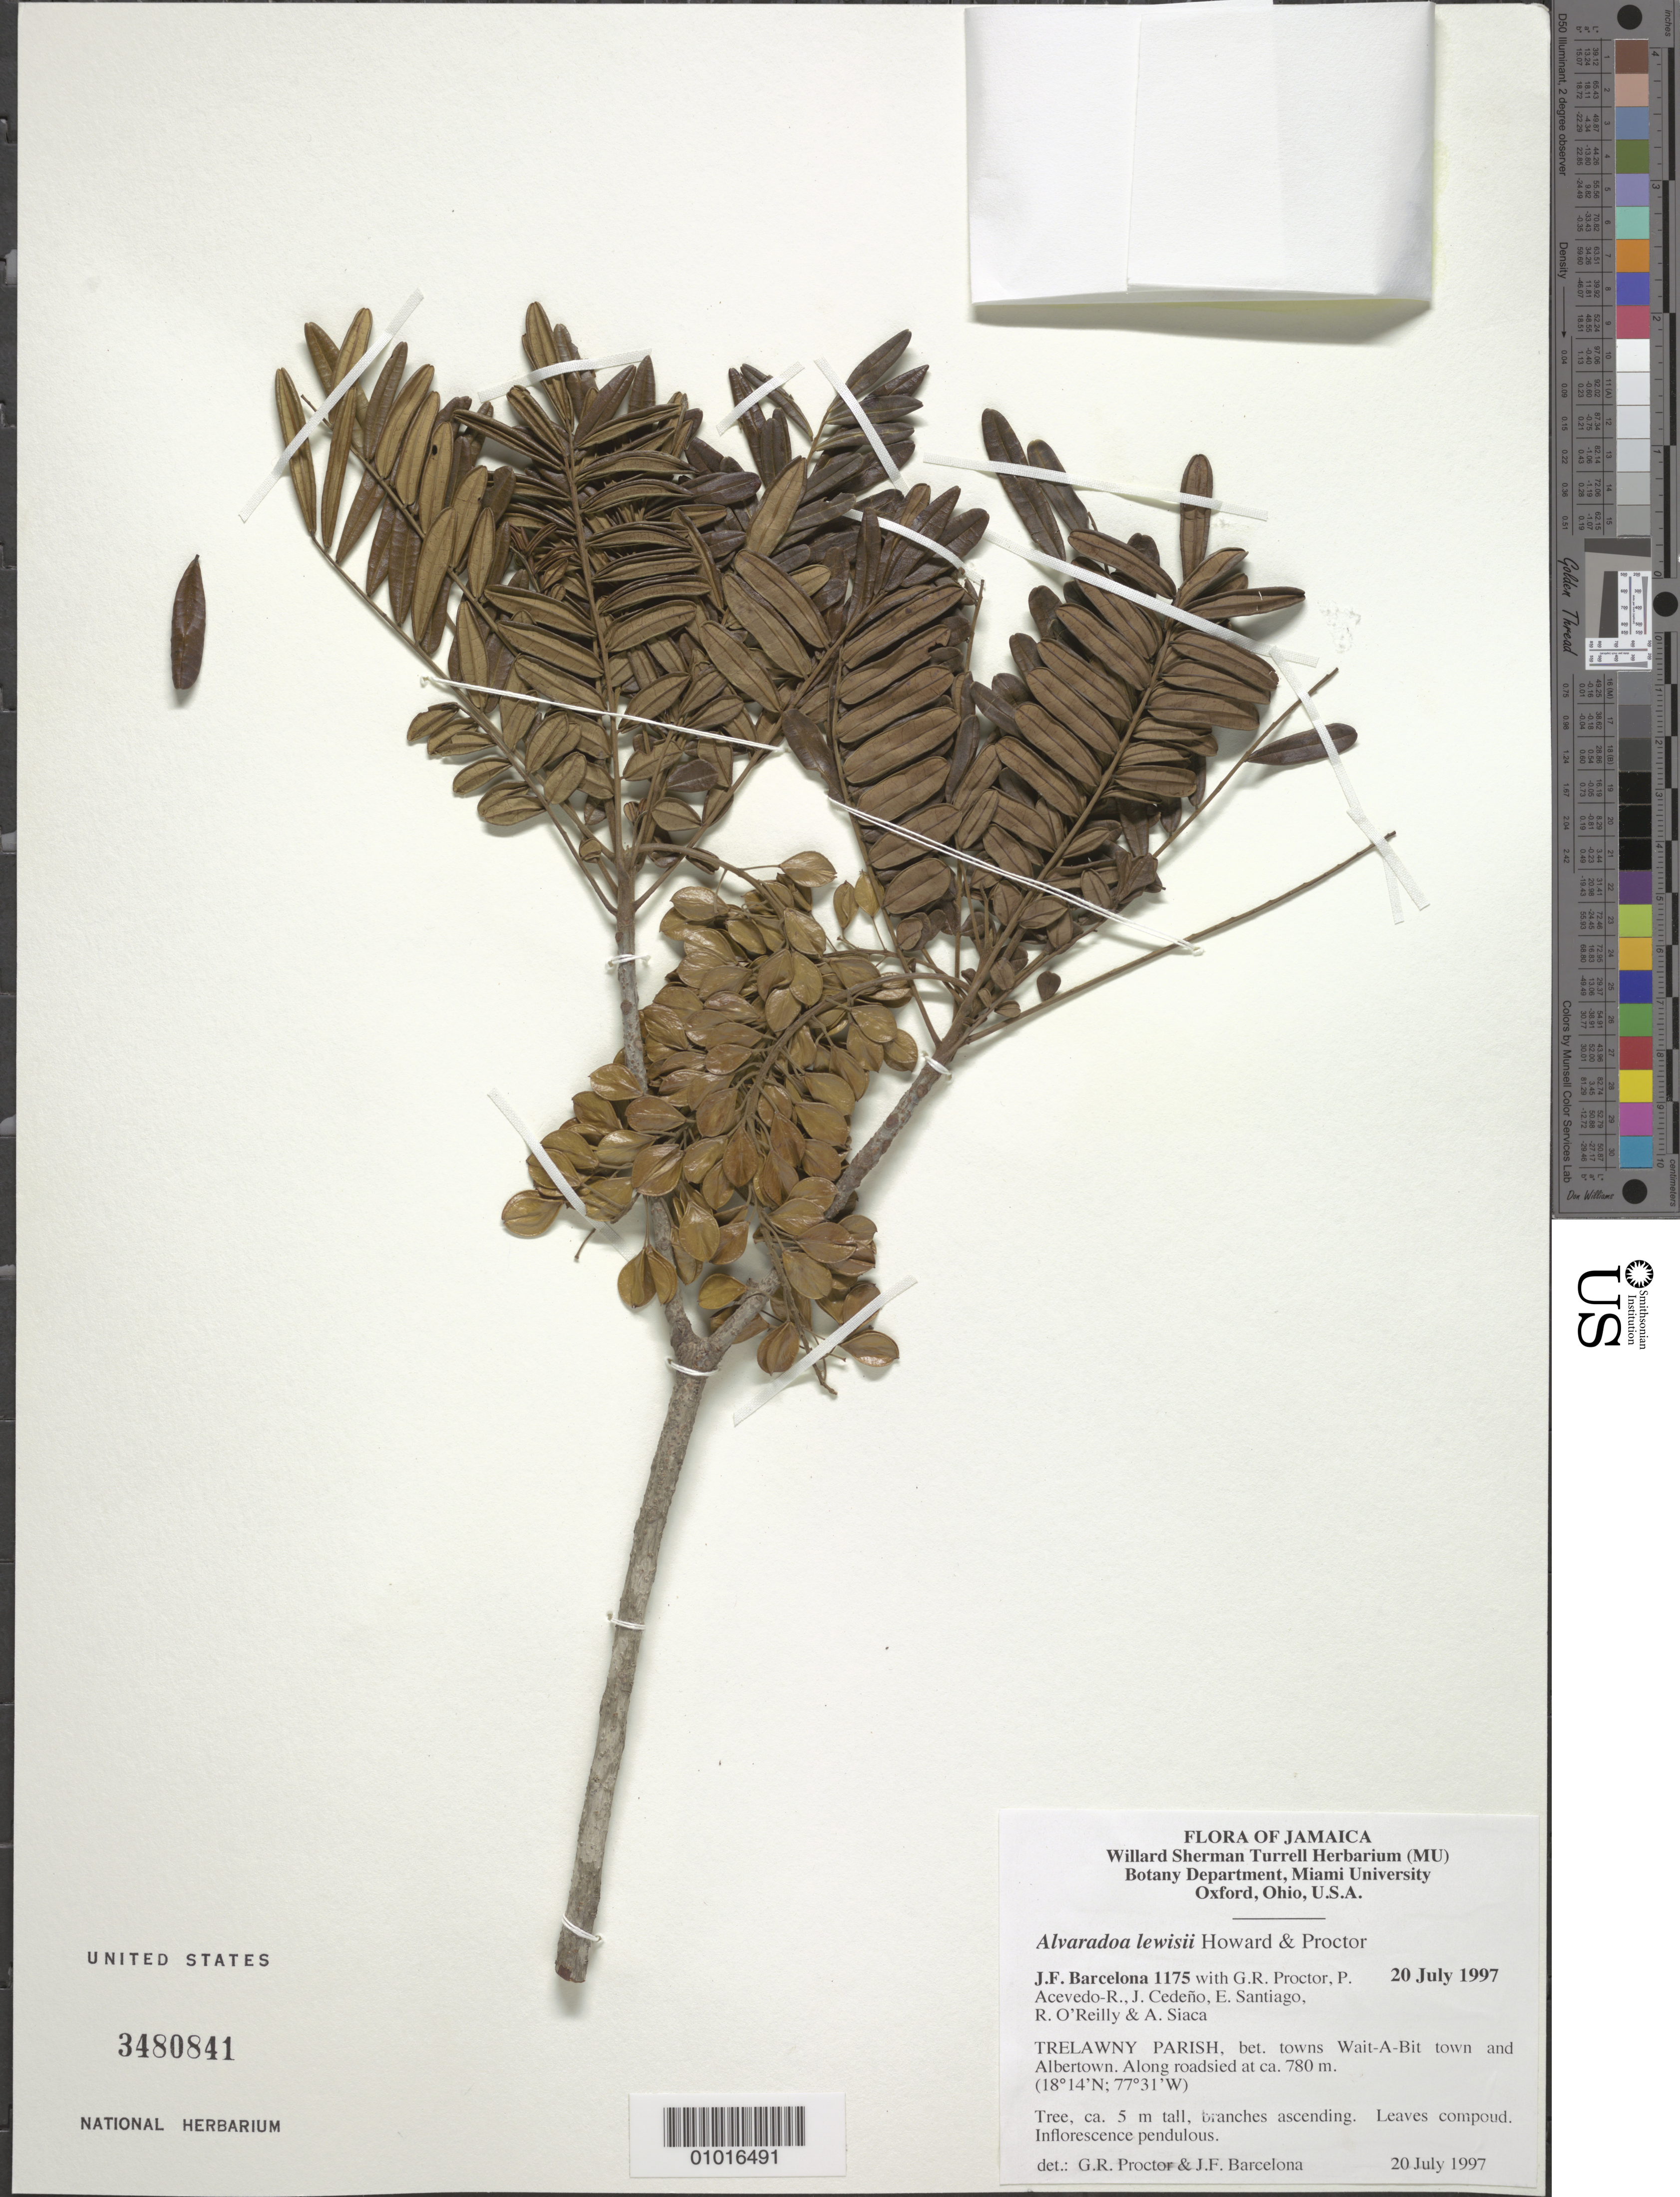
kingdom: Plantae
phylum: Tracheophyta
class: Magnoliopsida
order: Picramniales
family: Picramniaceae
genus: Alvaradoa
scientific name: Alvaradoa lewisii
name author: R.A. Howard & Proctor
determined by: Proctor, G. R.; Barcelona, J. F.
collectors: J. F. Barcelona, G. R. Proctor, P. Acevedo-Rodr., J. Cedeño, E. Santiago, R. O'Reilly & A. Siaca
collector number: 1175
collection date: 1997-07-20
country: Jamaica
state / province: Trelawny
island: Jamaica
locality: Wait-A-Bit town to Albertown.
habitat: Roadside.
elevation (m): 780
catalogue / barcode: US 3480841